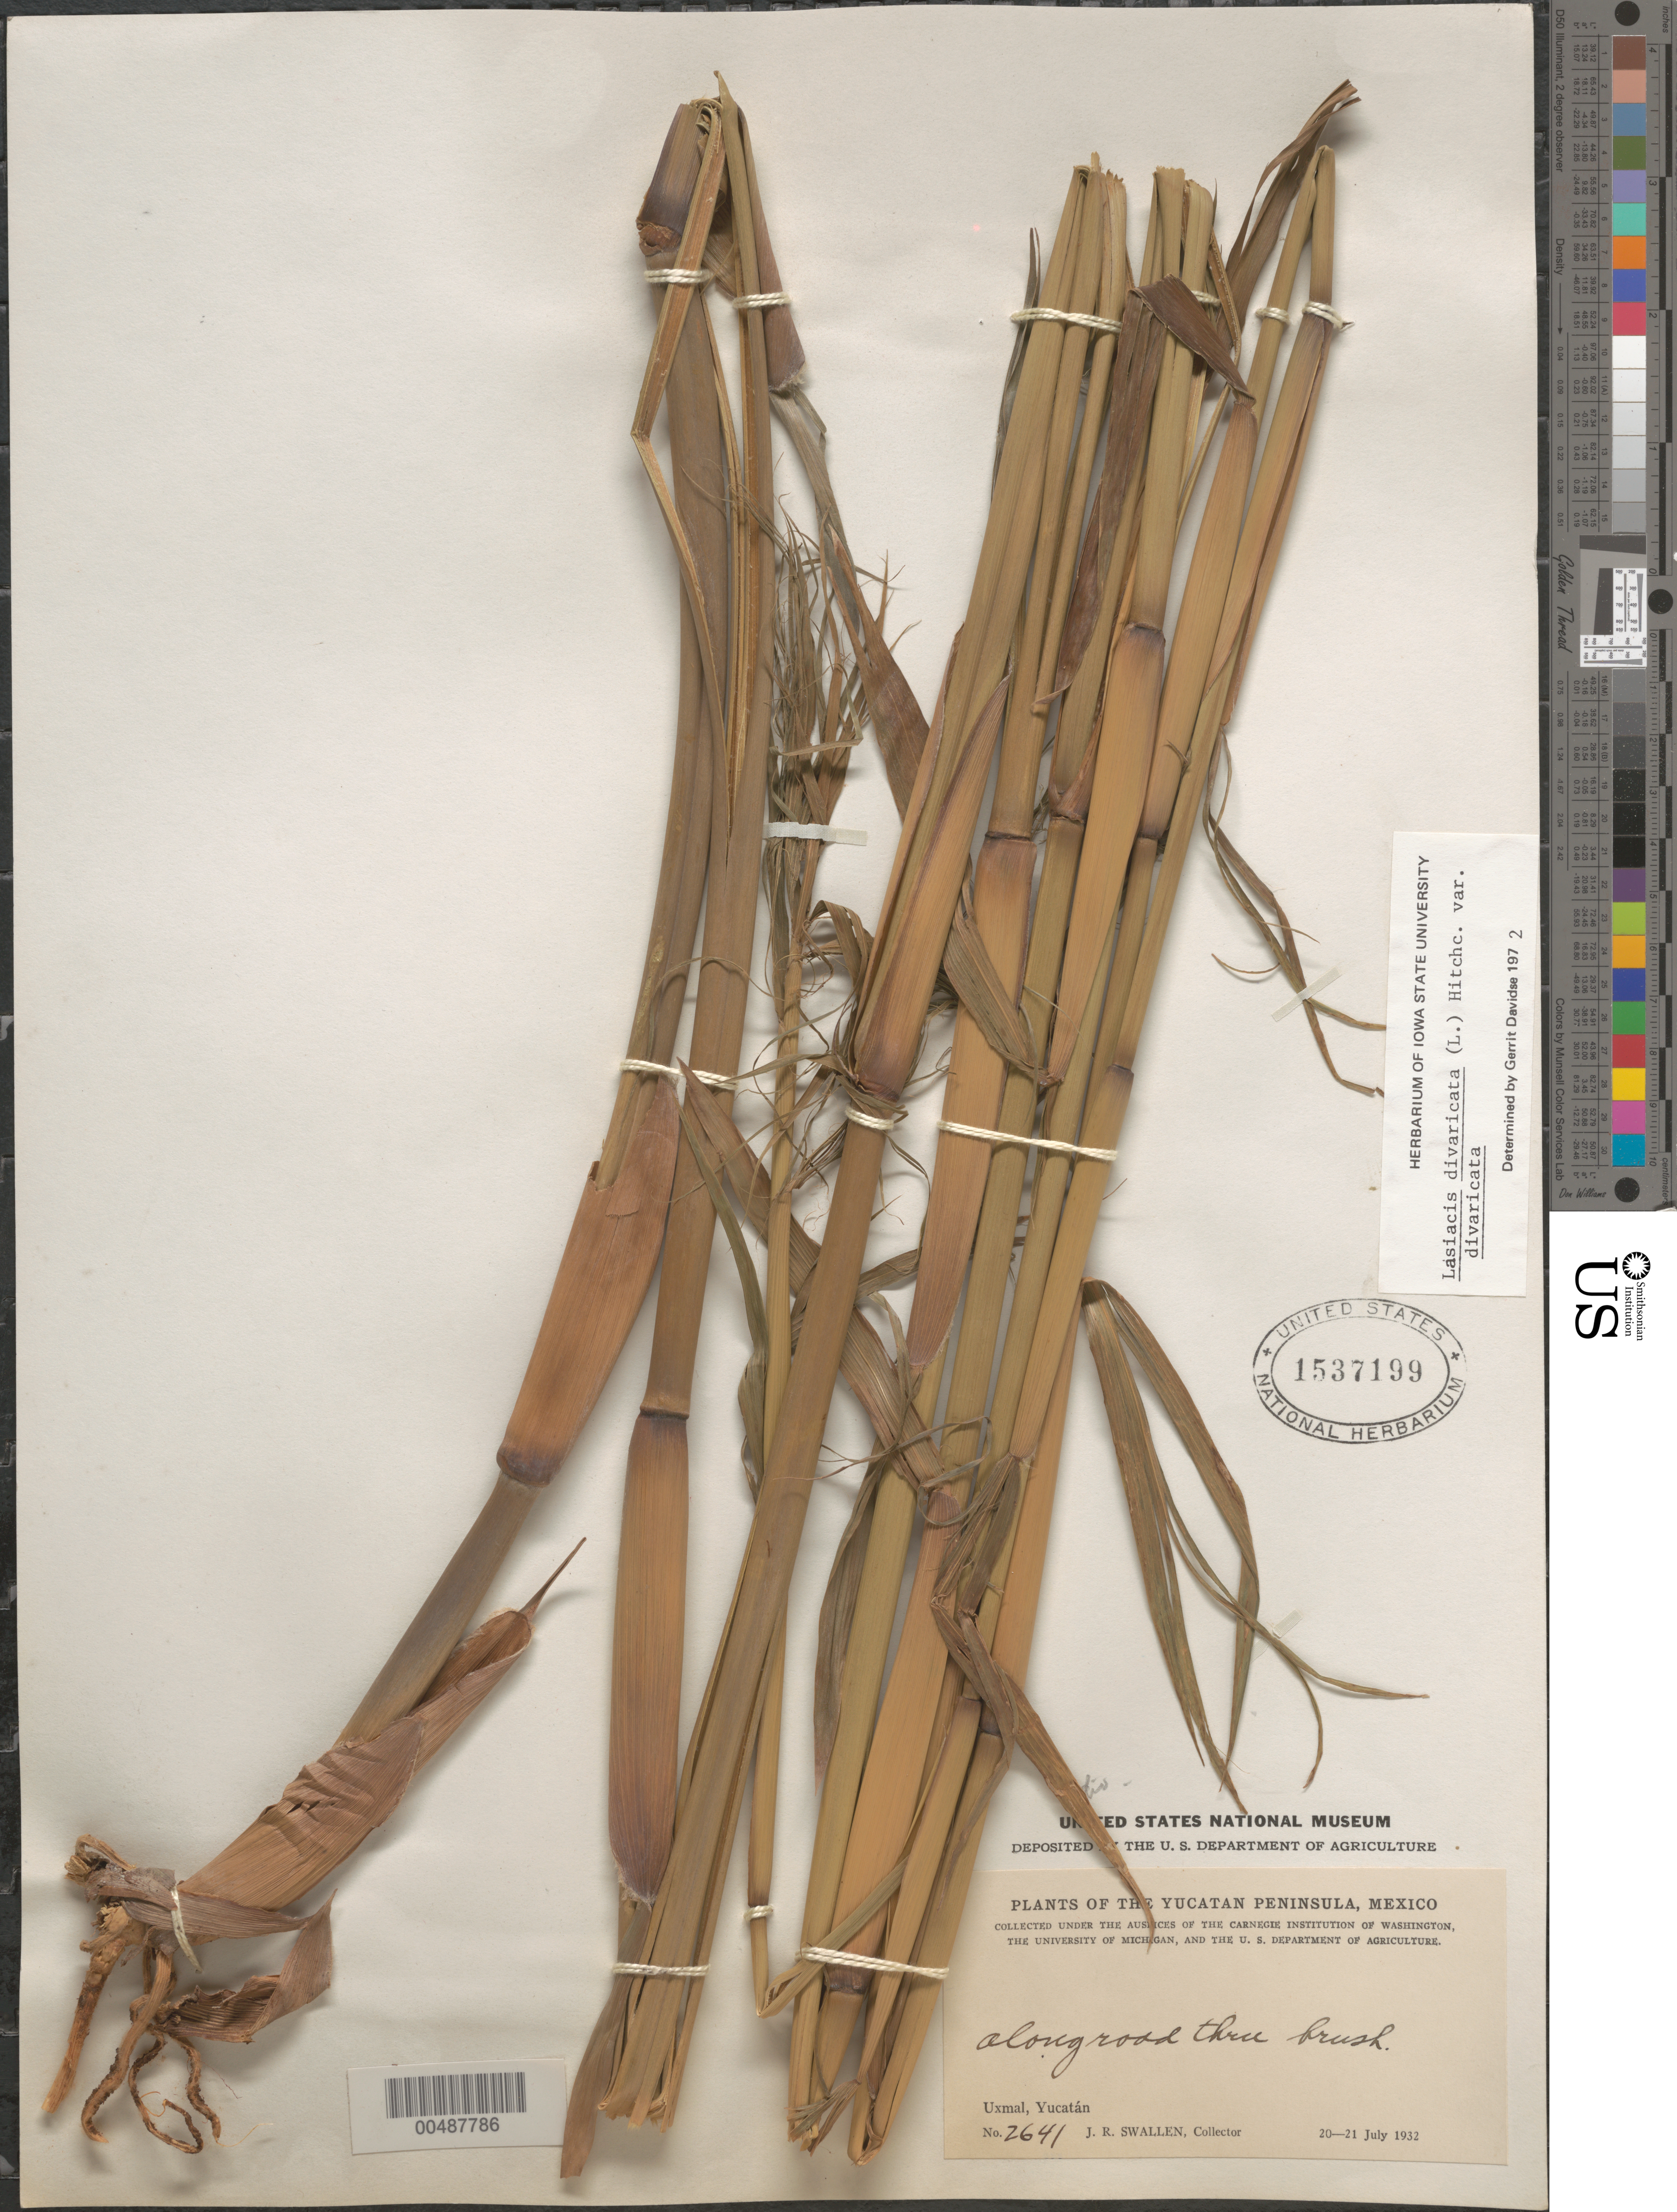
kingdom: Plantae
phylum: Tracheophyta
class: Liliopsida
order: Poales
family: Poaceae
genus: Lasiacis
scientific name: Lasiacis divaricata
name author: (L.) Hitchc.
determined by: Davidse, Gerrit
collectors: J. R. Swallen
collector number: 2641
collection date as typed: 20 Jul 1932 to 21 Jul 1932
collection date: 1932-07-20/1932-07-21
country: Mexico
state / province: Yucatan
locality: Yucatan Peninsula, Uxmal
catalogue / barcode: US 1537199